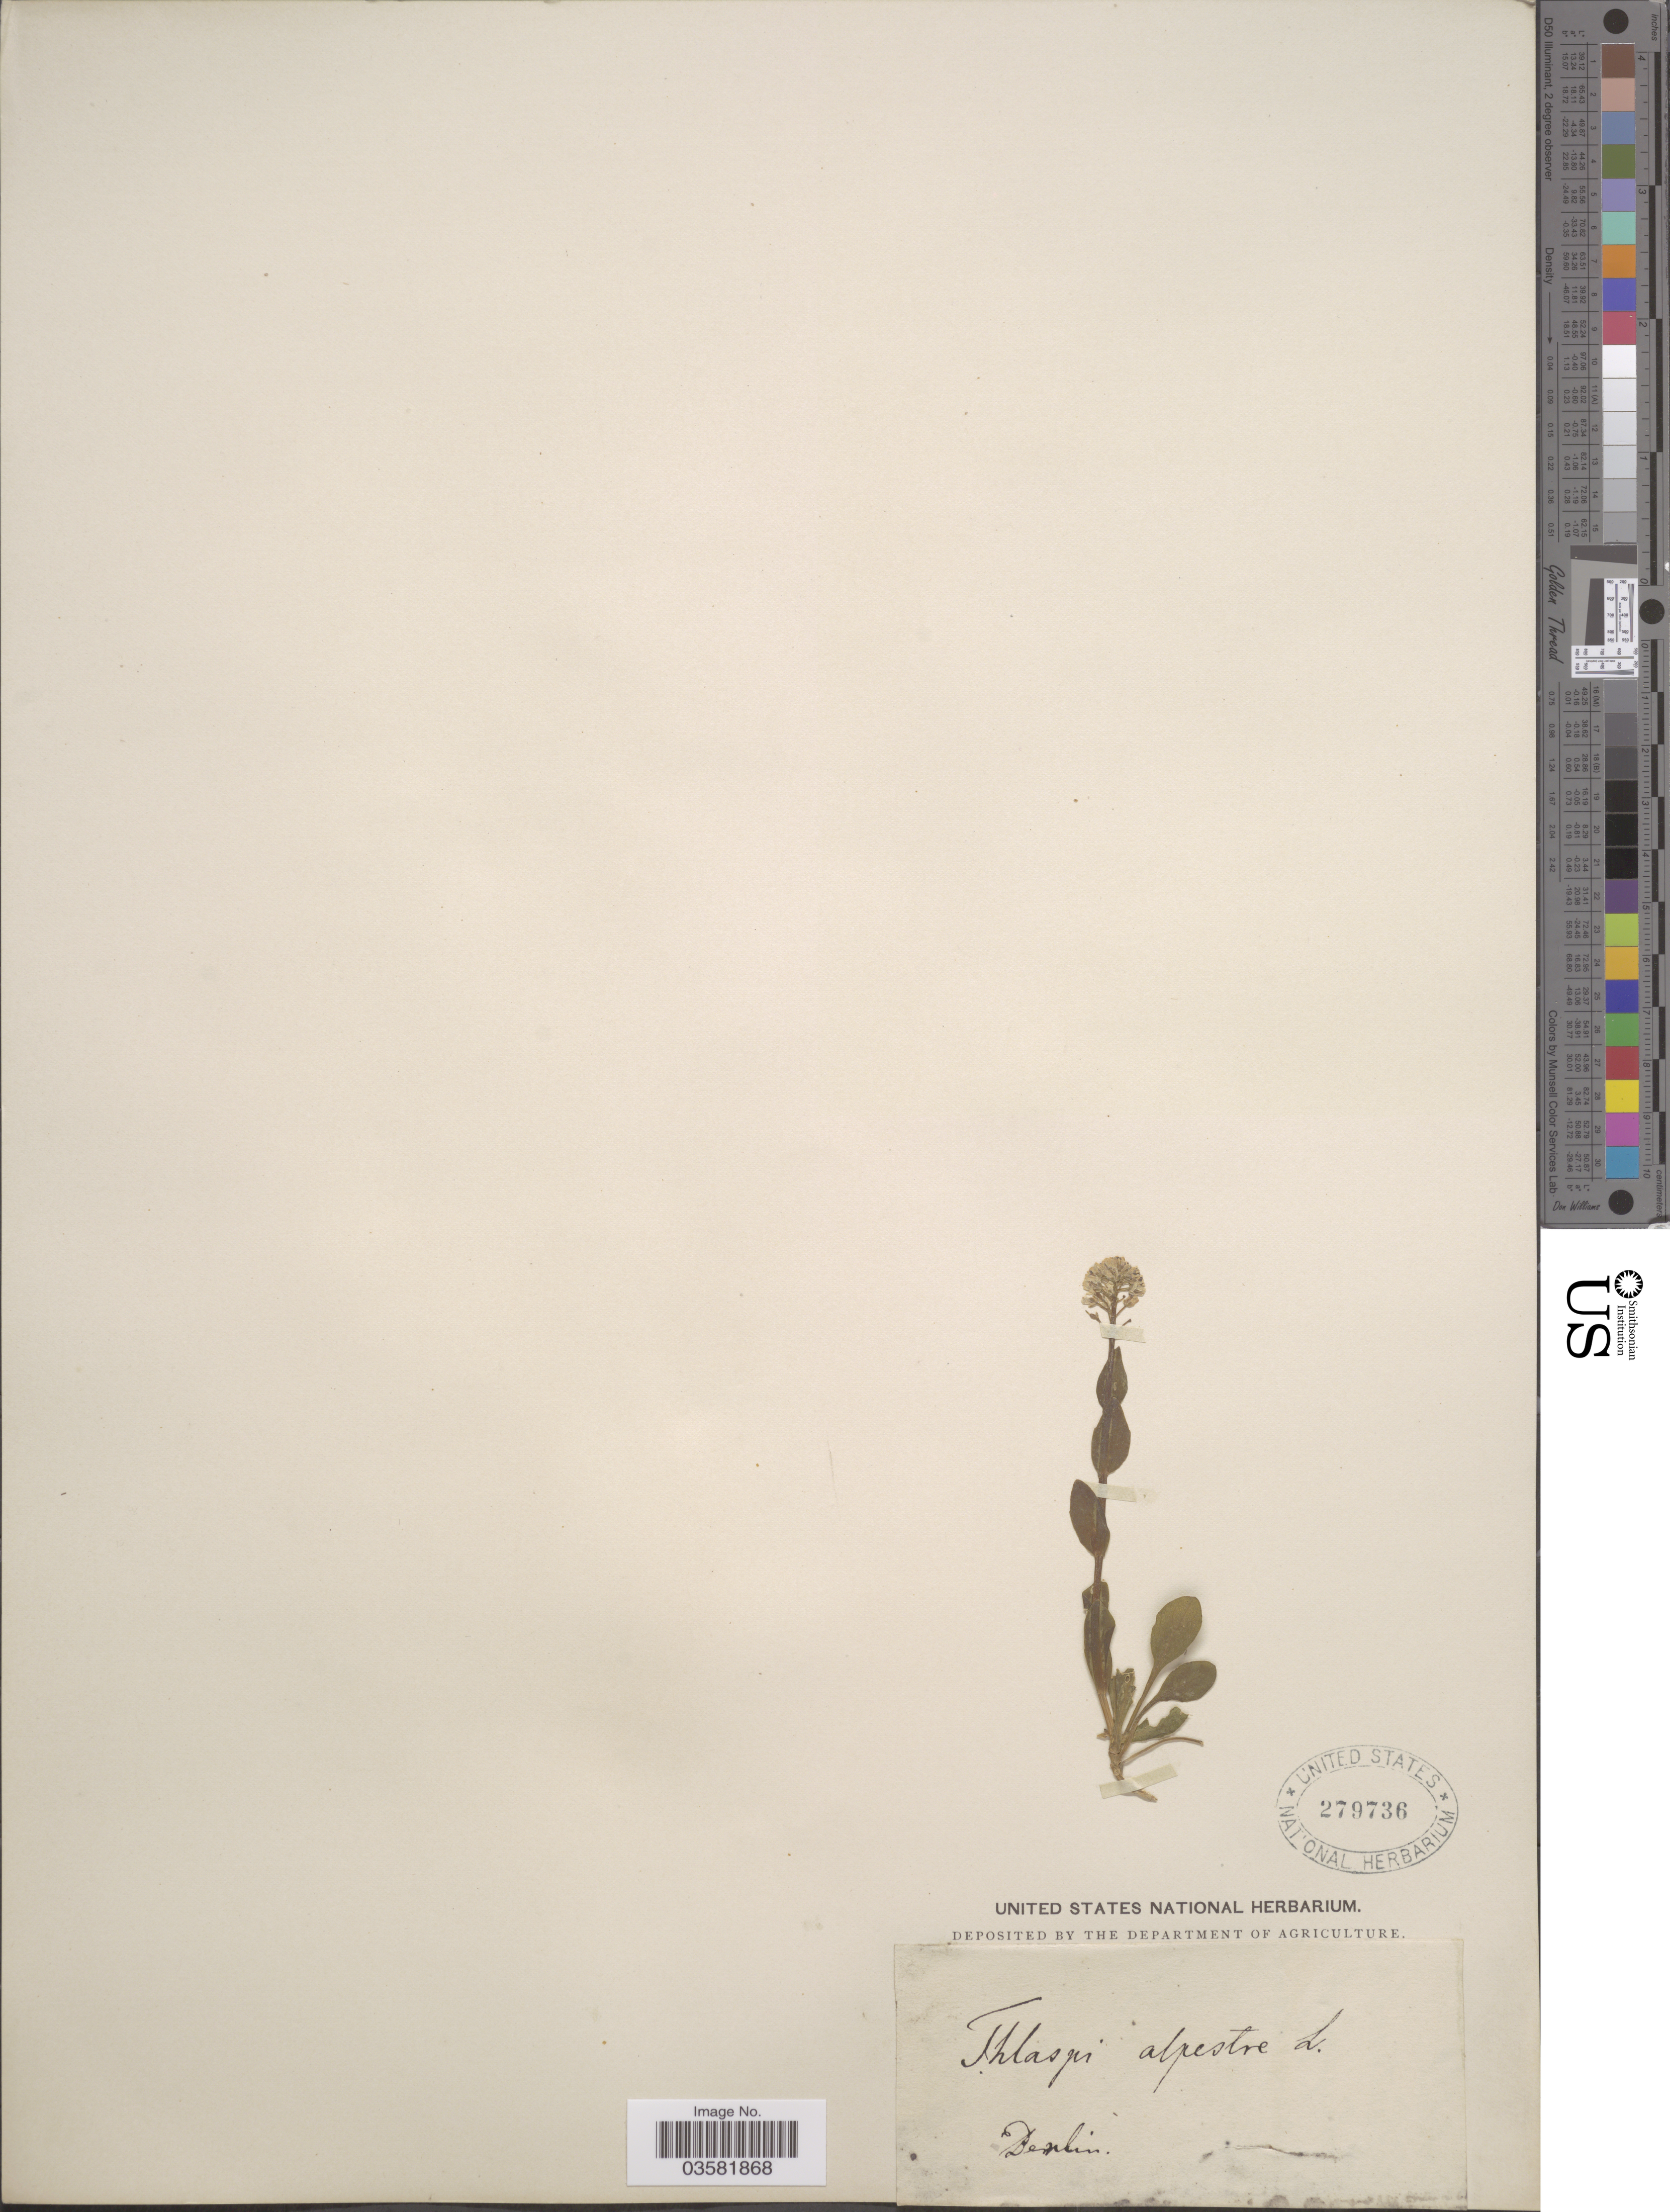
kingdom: Plantae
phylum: Tracheophyta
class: Magnoliopsida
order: Brassicales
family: Brassicaceae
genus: Thlaspi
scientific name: Thlaspi alpestre L. nom. illeg.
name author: L.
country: Germany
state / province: Berlin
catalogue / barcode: US 279736